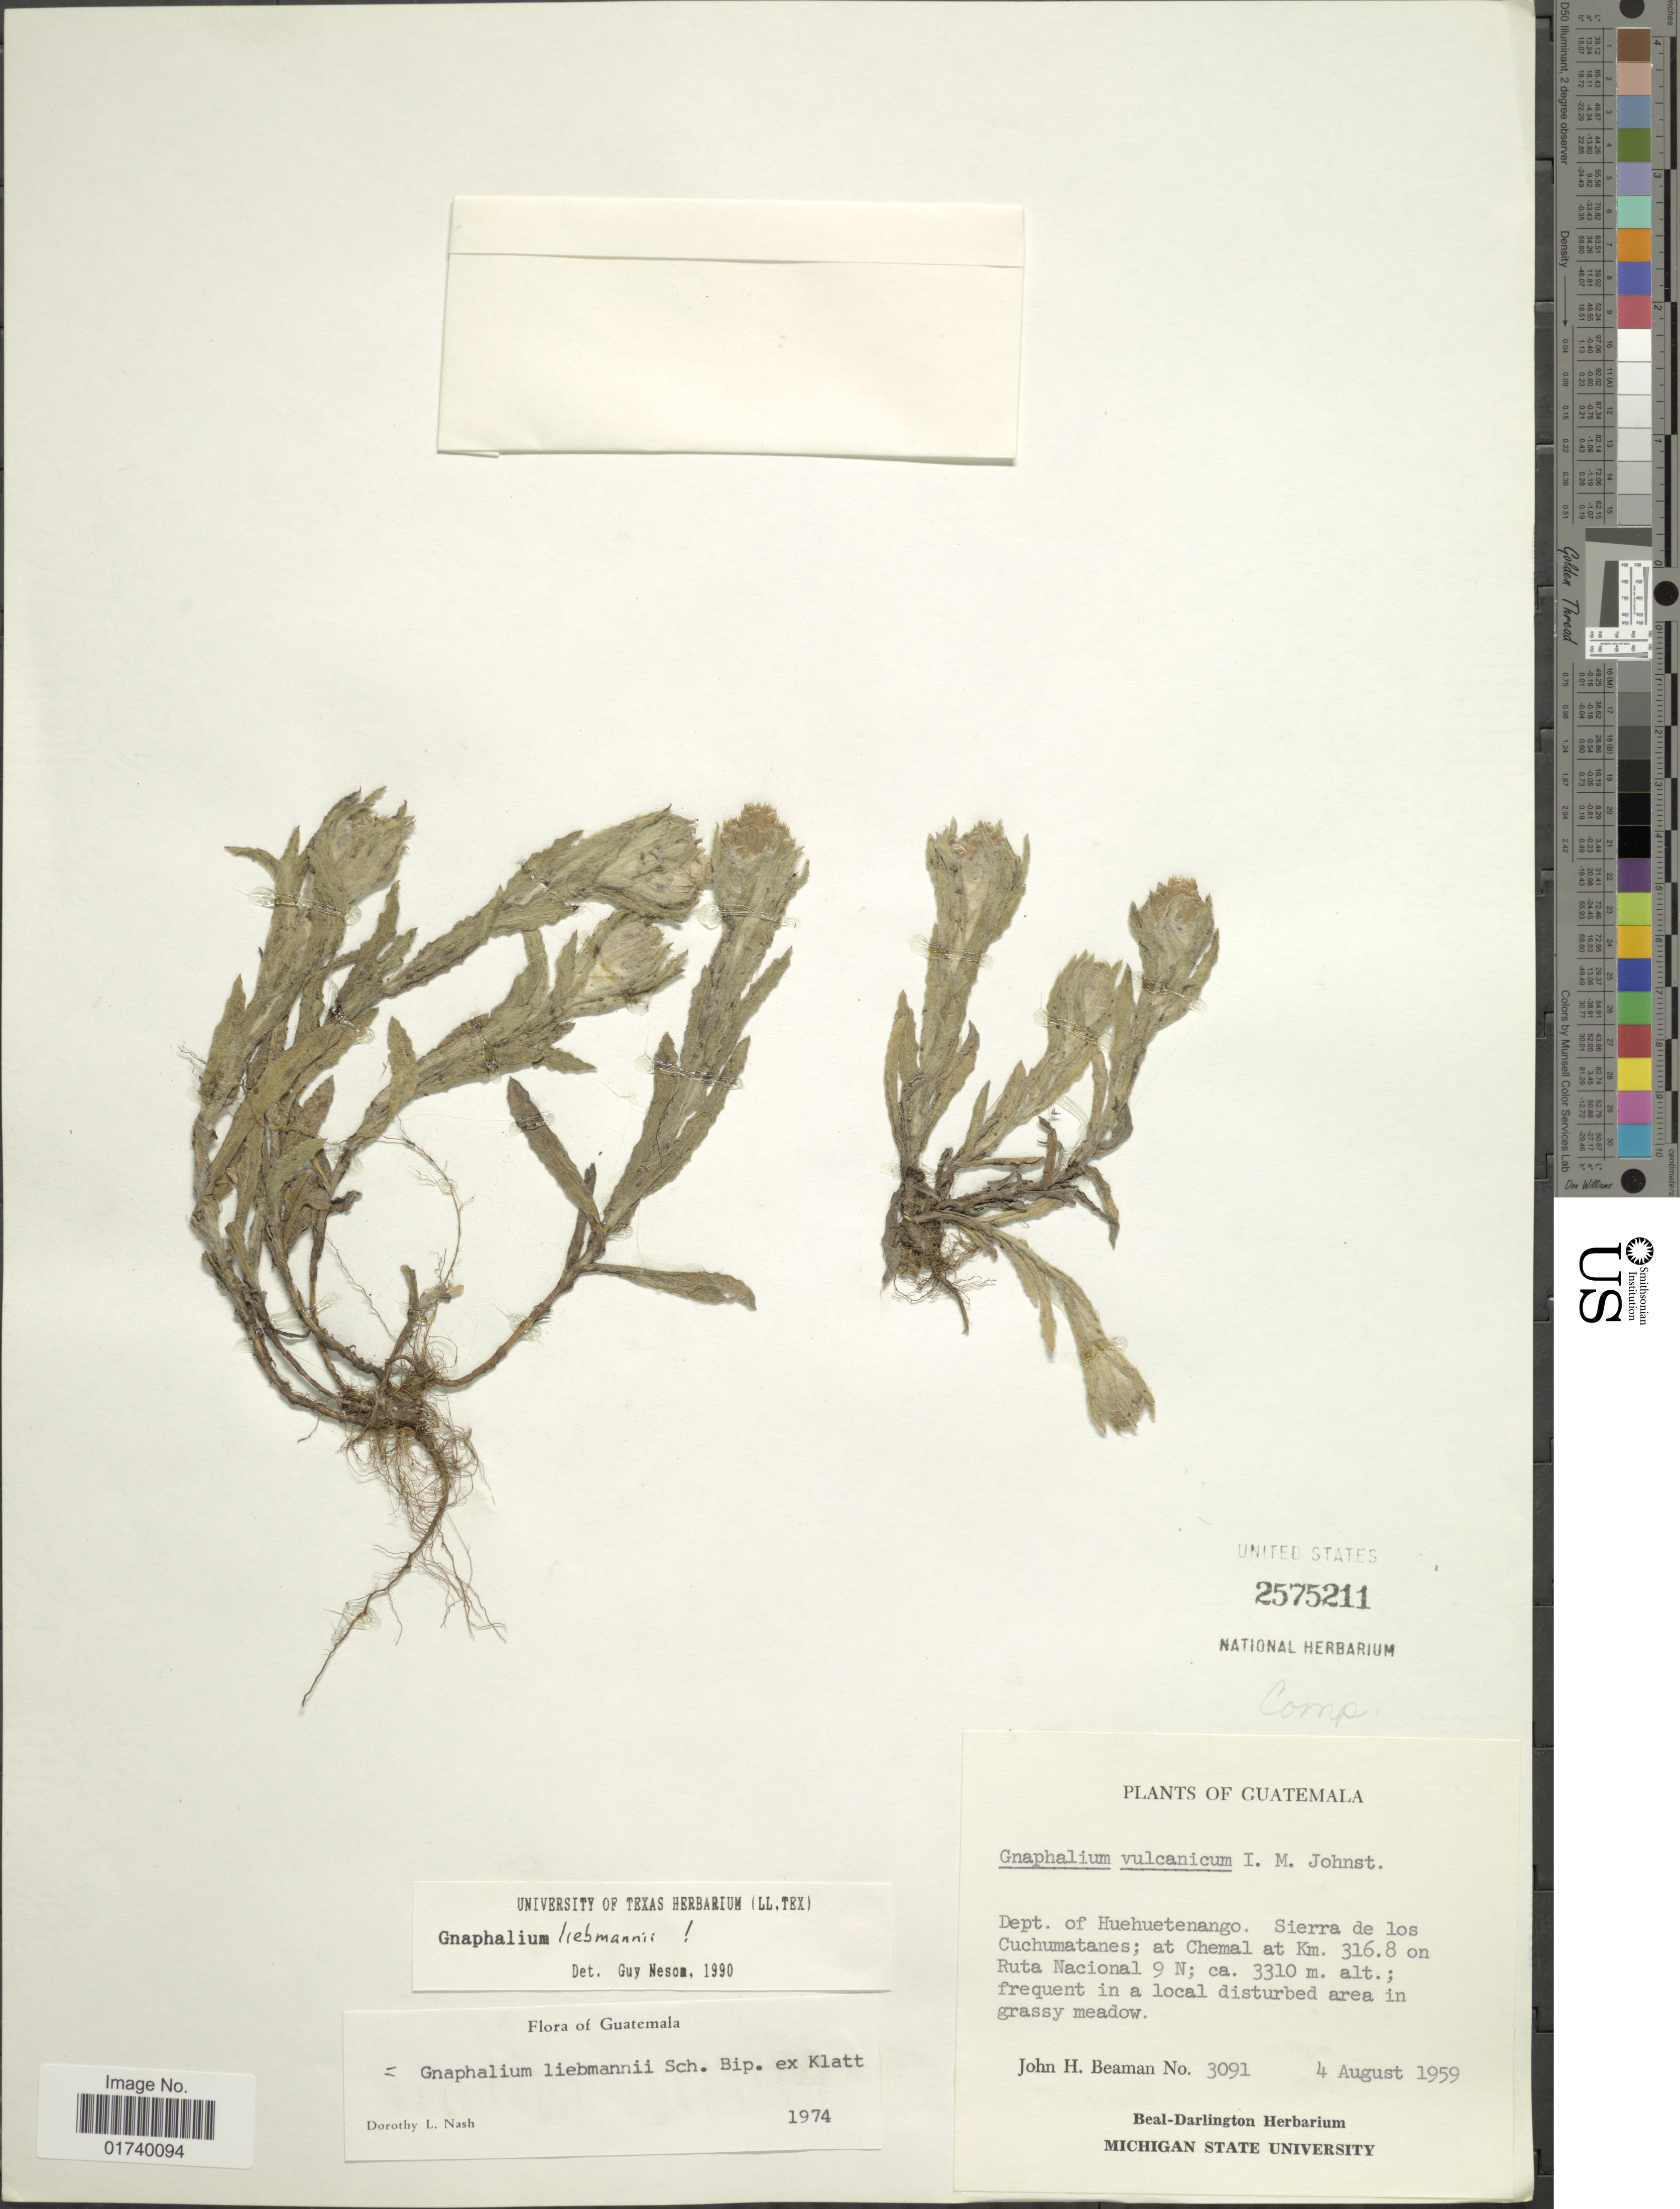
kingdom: Plantae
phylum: Tracheophyta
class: Magnoliopsida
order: Asterales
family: Asteraceae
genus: Pseudognaphalium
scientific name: Pseudognaphalium liebmannii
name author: (Sch. Bip. ex Klatt) Anderb.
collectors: J. H. Beaman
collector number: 3091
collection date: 1959-08-04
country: Guatemala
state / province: Huehuetenango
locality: Dept of Huehuetenango, Sierra de los Cuchumatanes; at Chemal at km 316.8 on Ruta Nacional 9 N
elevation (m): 3310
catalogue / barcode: US 2575211